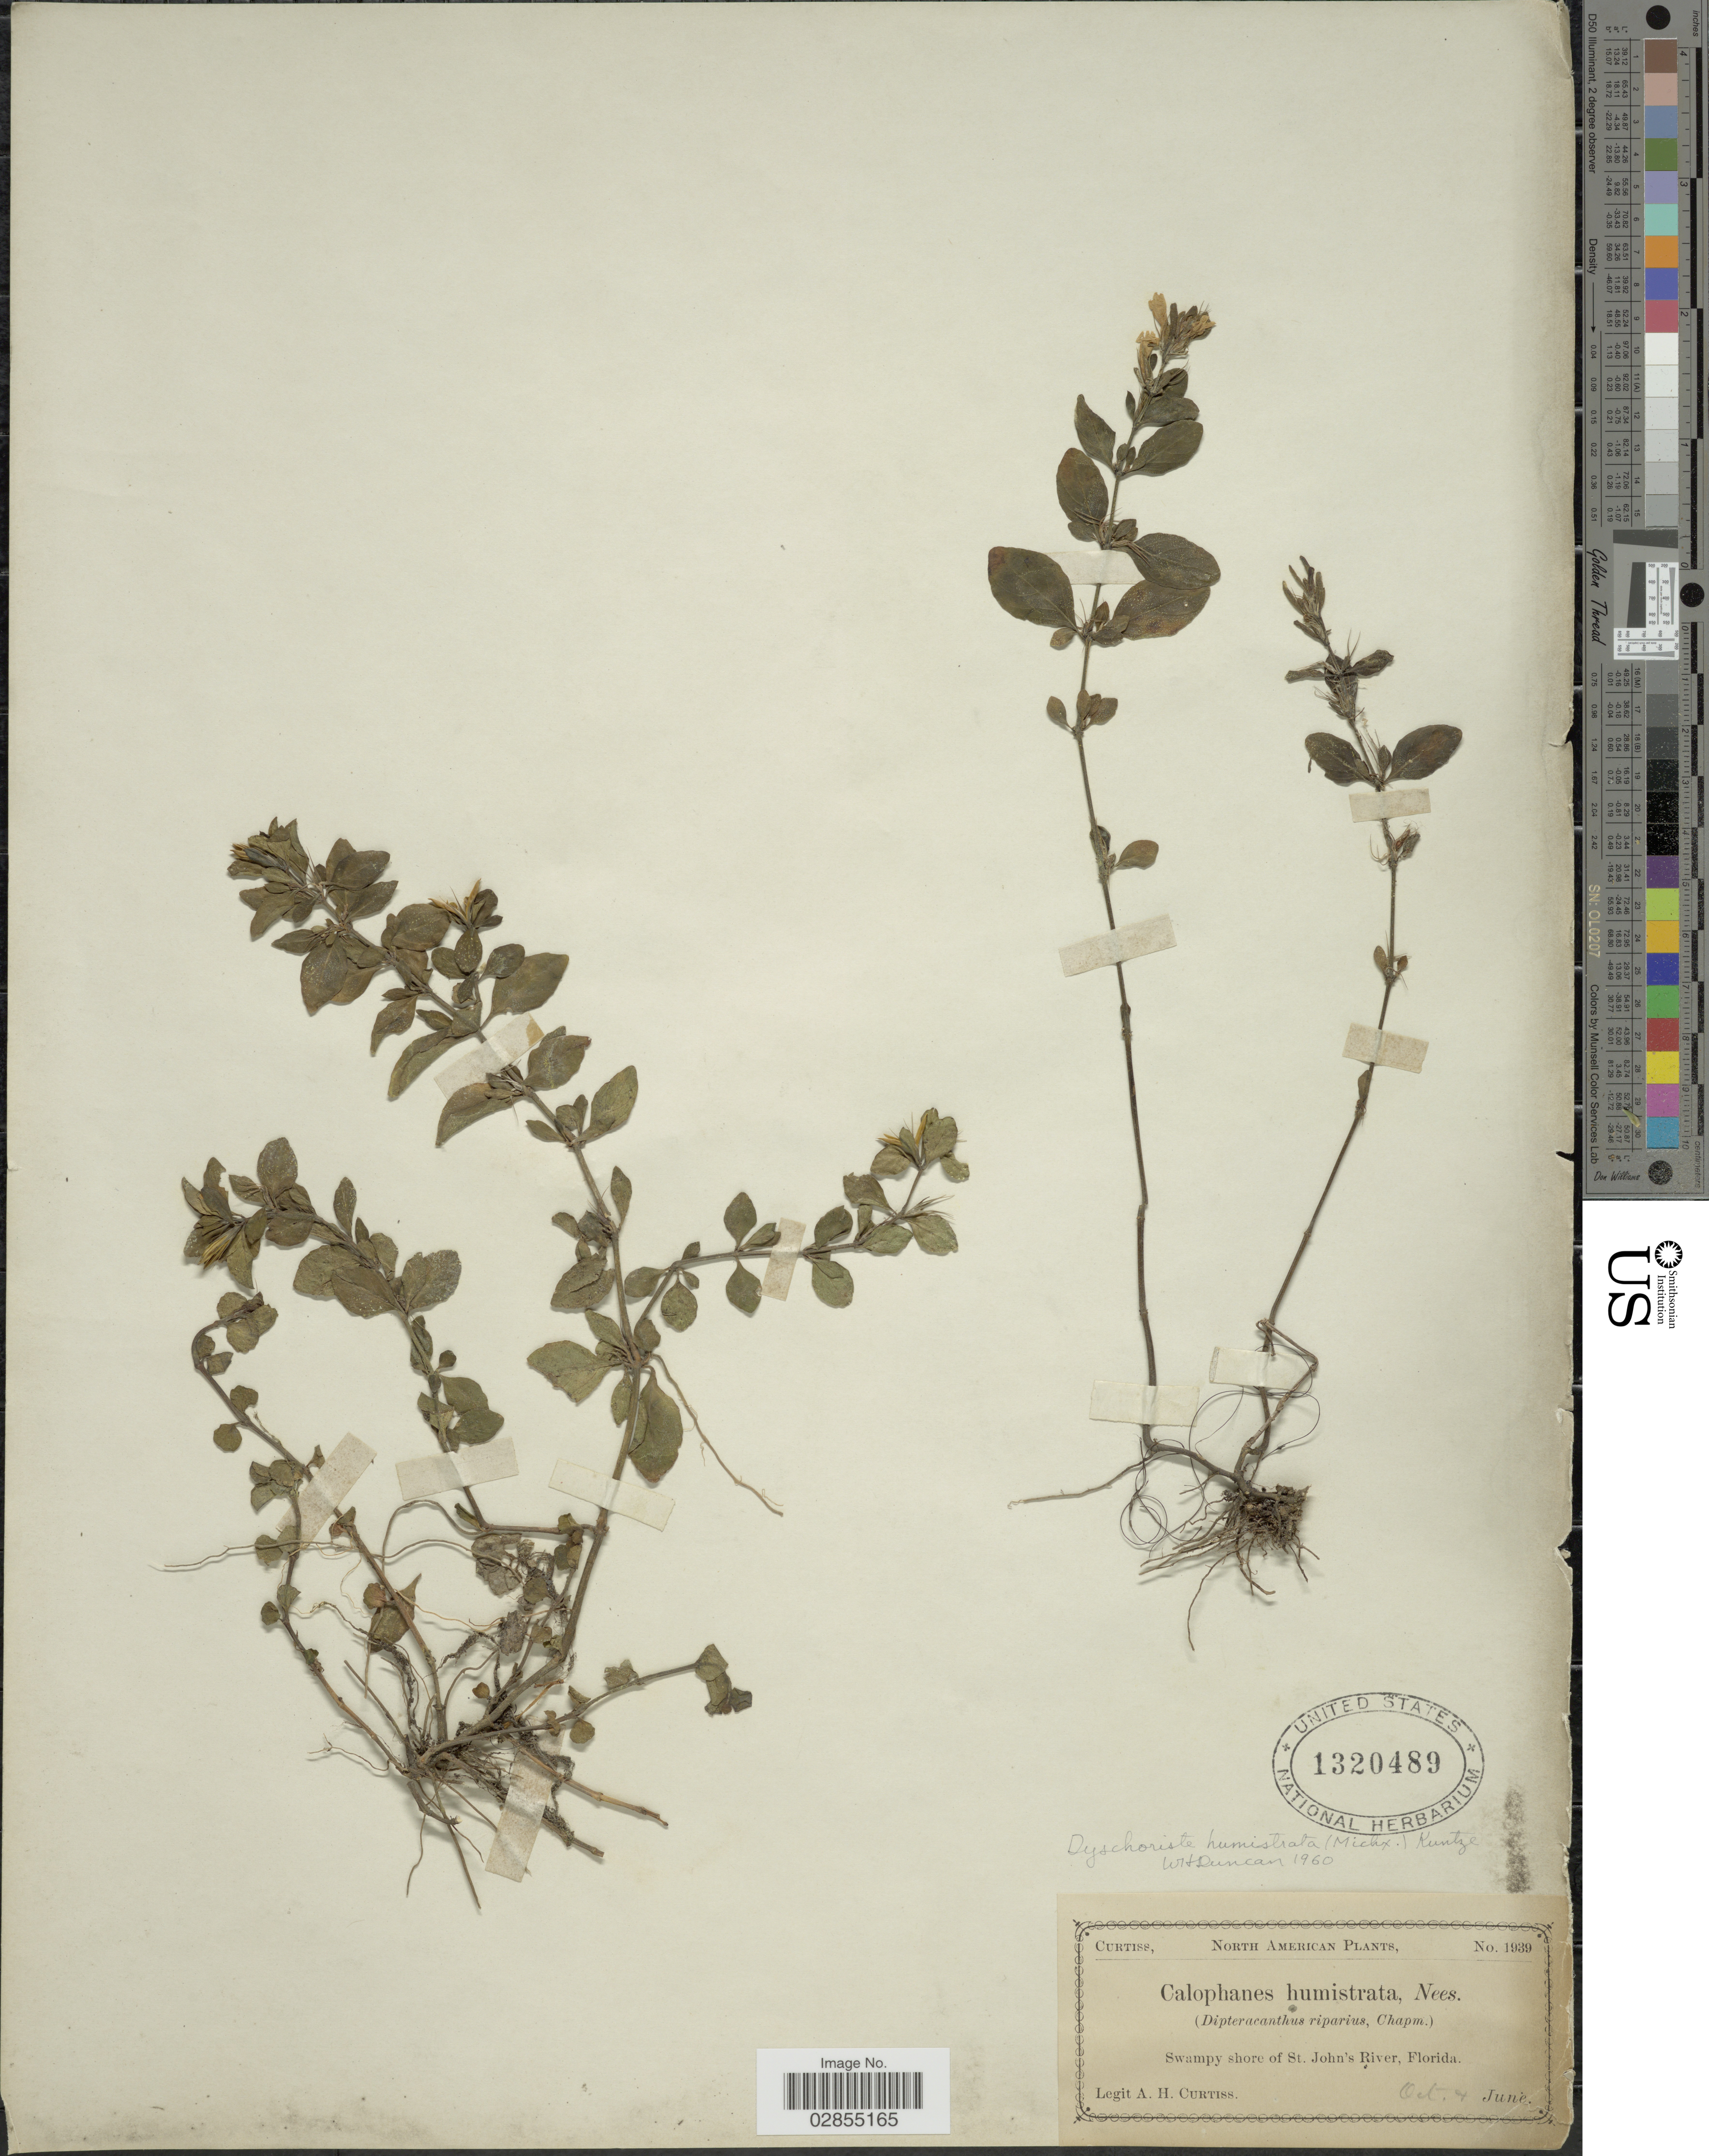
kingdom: Plantae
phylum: Tracheophyta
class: Magnoliopsida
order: Lamiales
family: Acanthaceae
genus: Dyschoriste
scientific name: Dyschoriste humistrata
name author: (Shuttlew. ex Nees) Kuntze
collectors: A. H. Curtiss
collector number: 1939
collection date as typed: Transcribed d/m/y: /10/4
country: United States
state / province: Florida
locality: Swampy shore of St. John's River.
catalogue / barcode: US 1320489